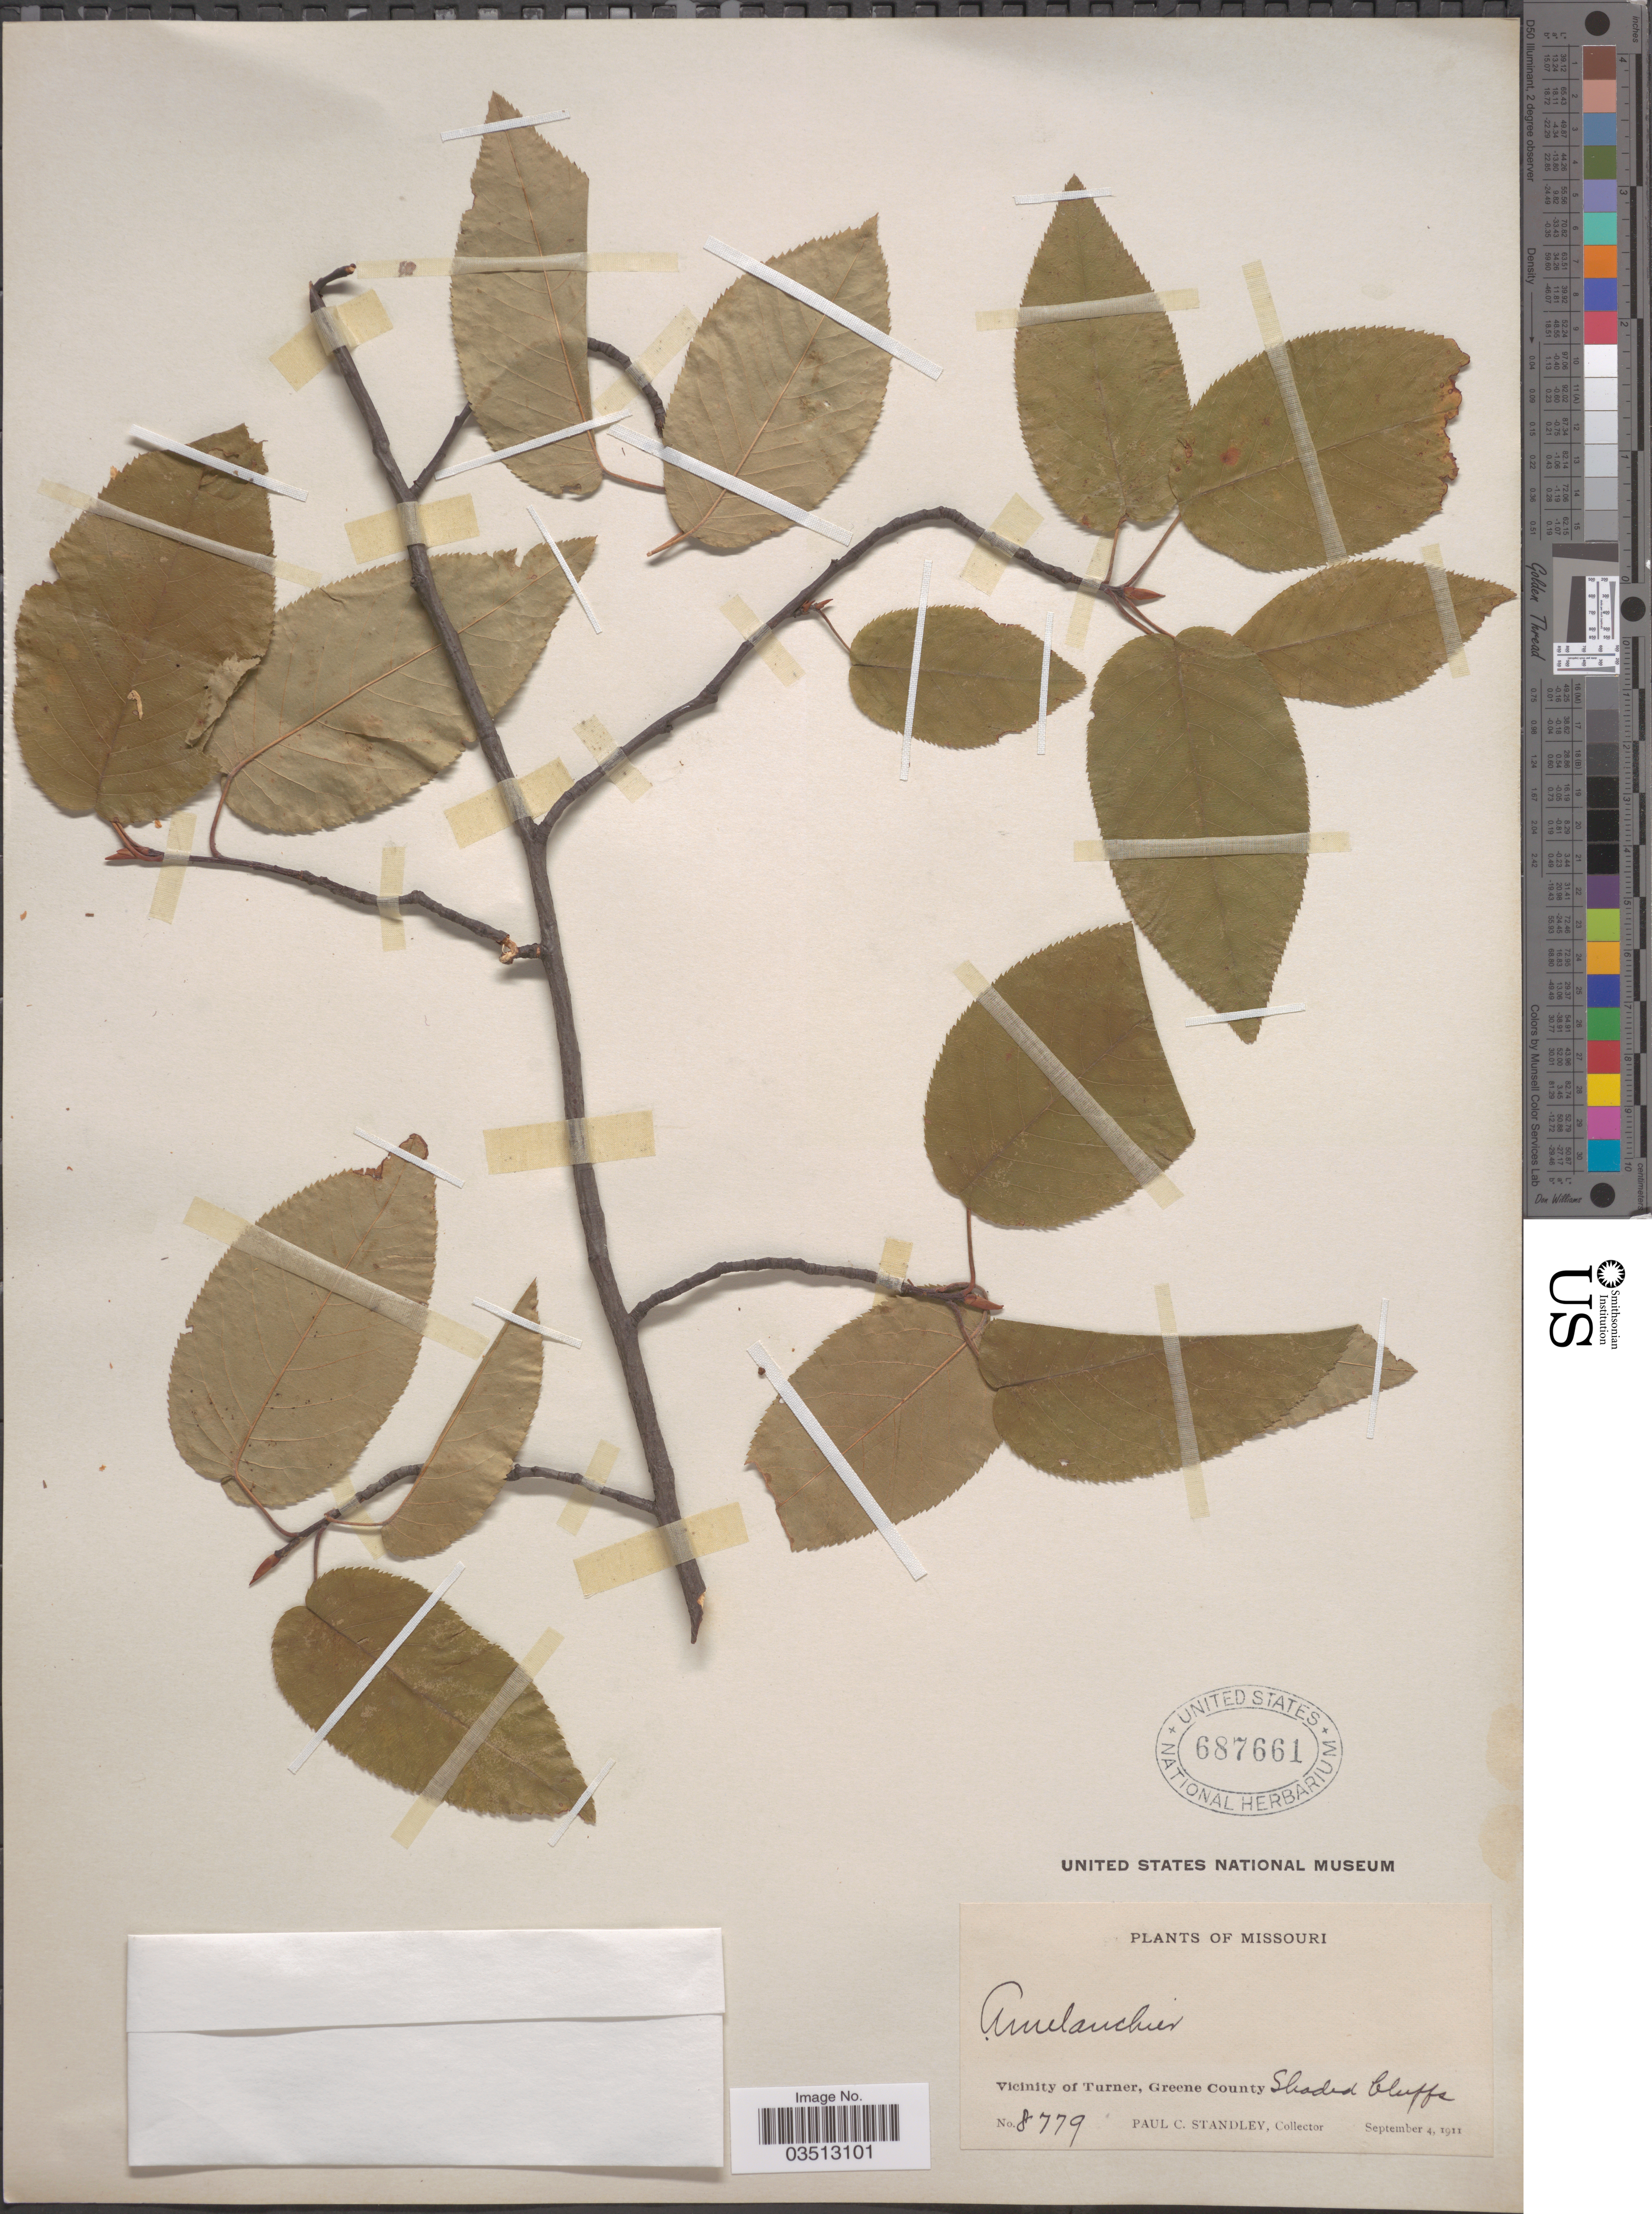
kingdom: Plantae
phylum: Tracheophyta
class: Magnoliopsida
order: Rosales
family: Rosaceae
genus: Amelanchier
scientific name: Amelanchier sp.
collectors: P. C. Standley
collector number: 8779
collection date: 1911-09-04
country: United States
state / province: Missouri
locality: Vicinity of Turner, Greene County.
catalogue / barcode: US 687661